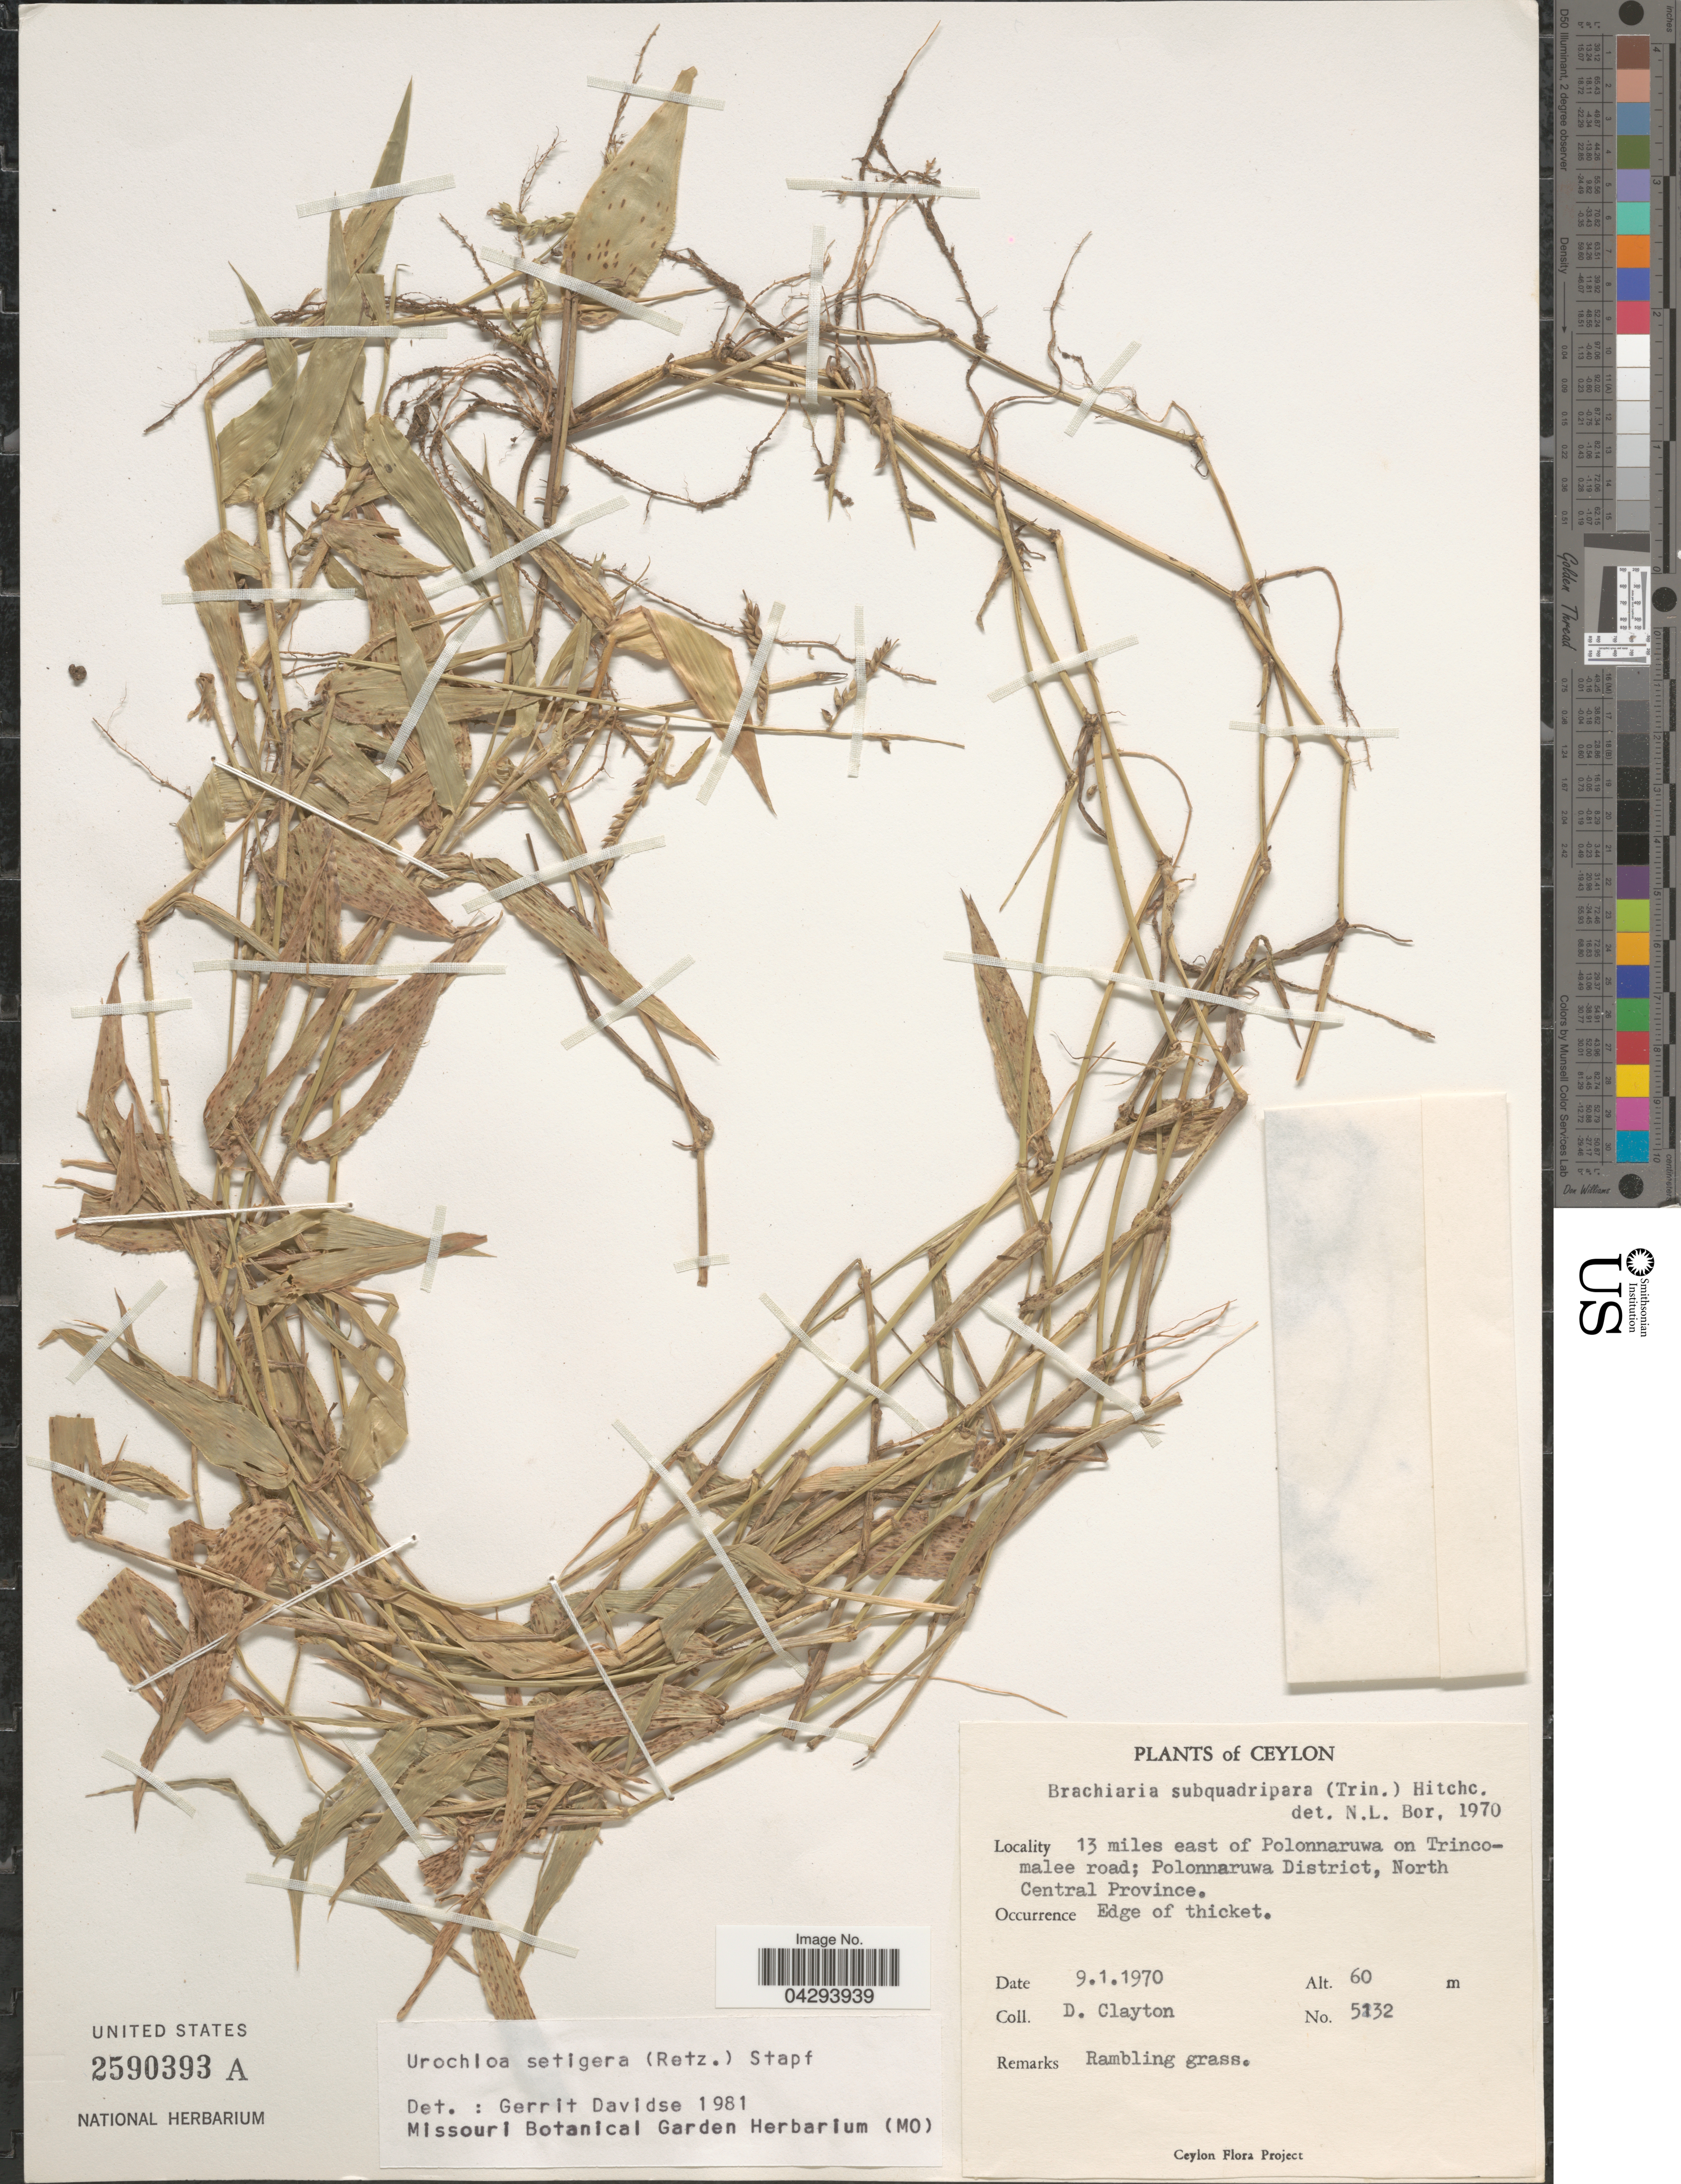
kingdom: Plantae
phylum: Tracheophyta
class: Liliopsida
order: Poales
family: Poaceae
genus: Urochloa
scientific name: Urochloa setigera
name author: (Retz.) Stapf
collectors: D. Clayton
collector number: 5132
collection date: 1970-01-09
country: Sri Lanka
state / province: North Central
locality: Ceylon. 13 miles east of Polonnaruwa on Trincomalee road; Polonnaruwa District.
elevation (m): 60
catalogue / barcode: US 2590393A